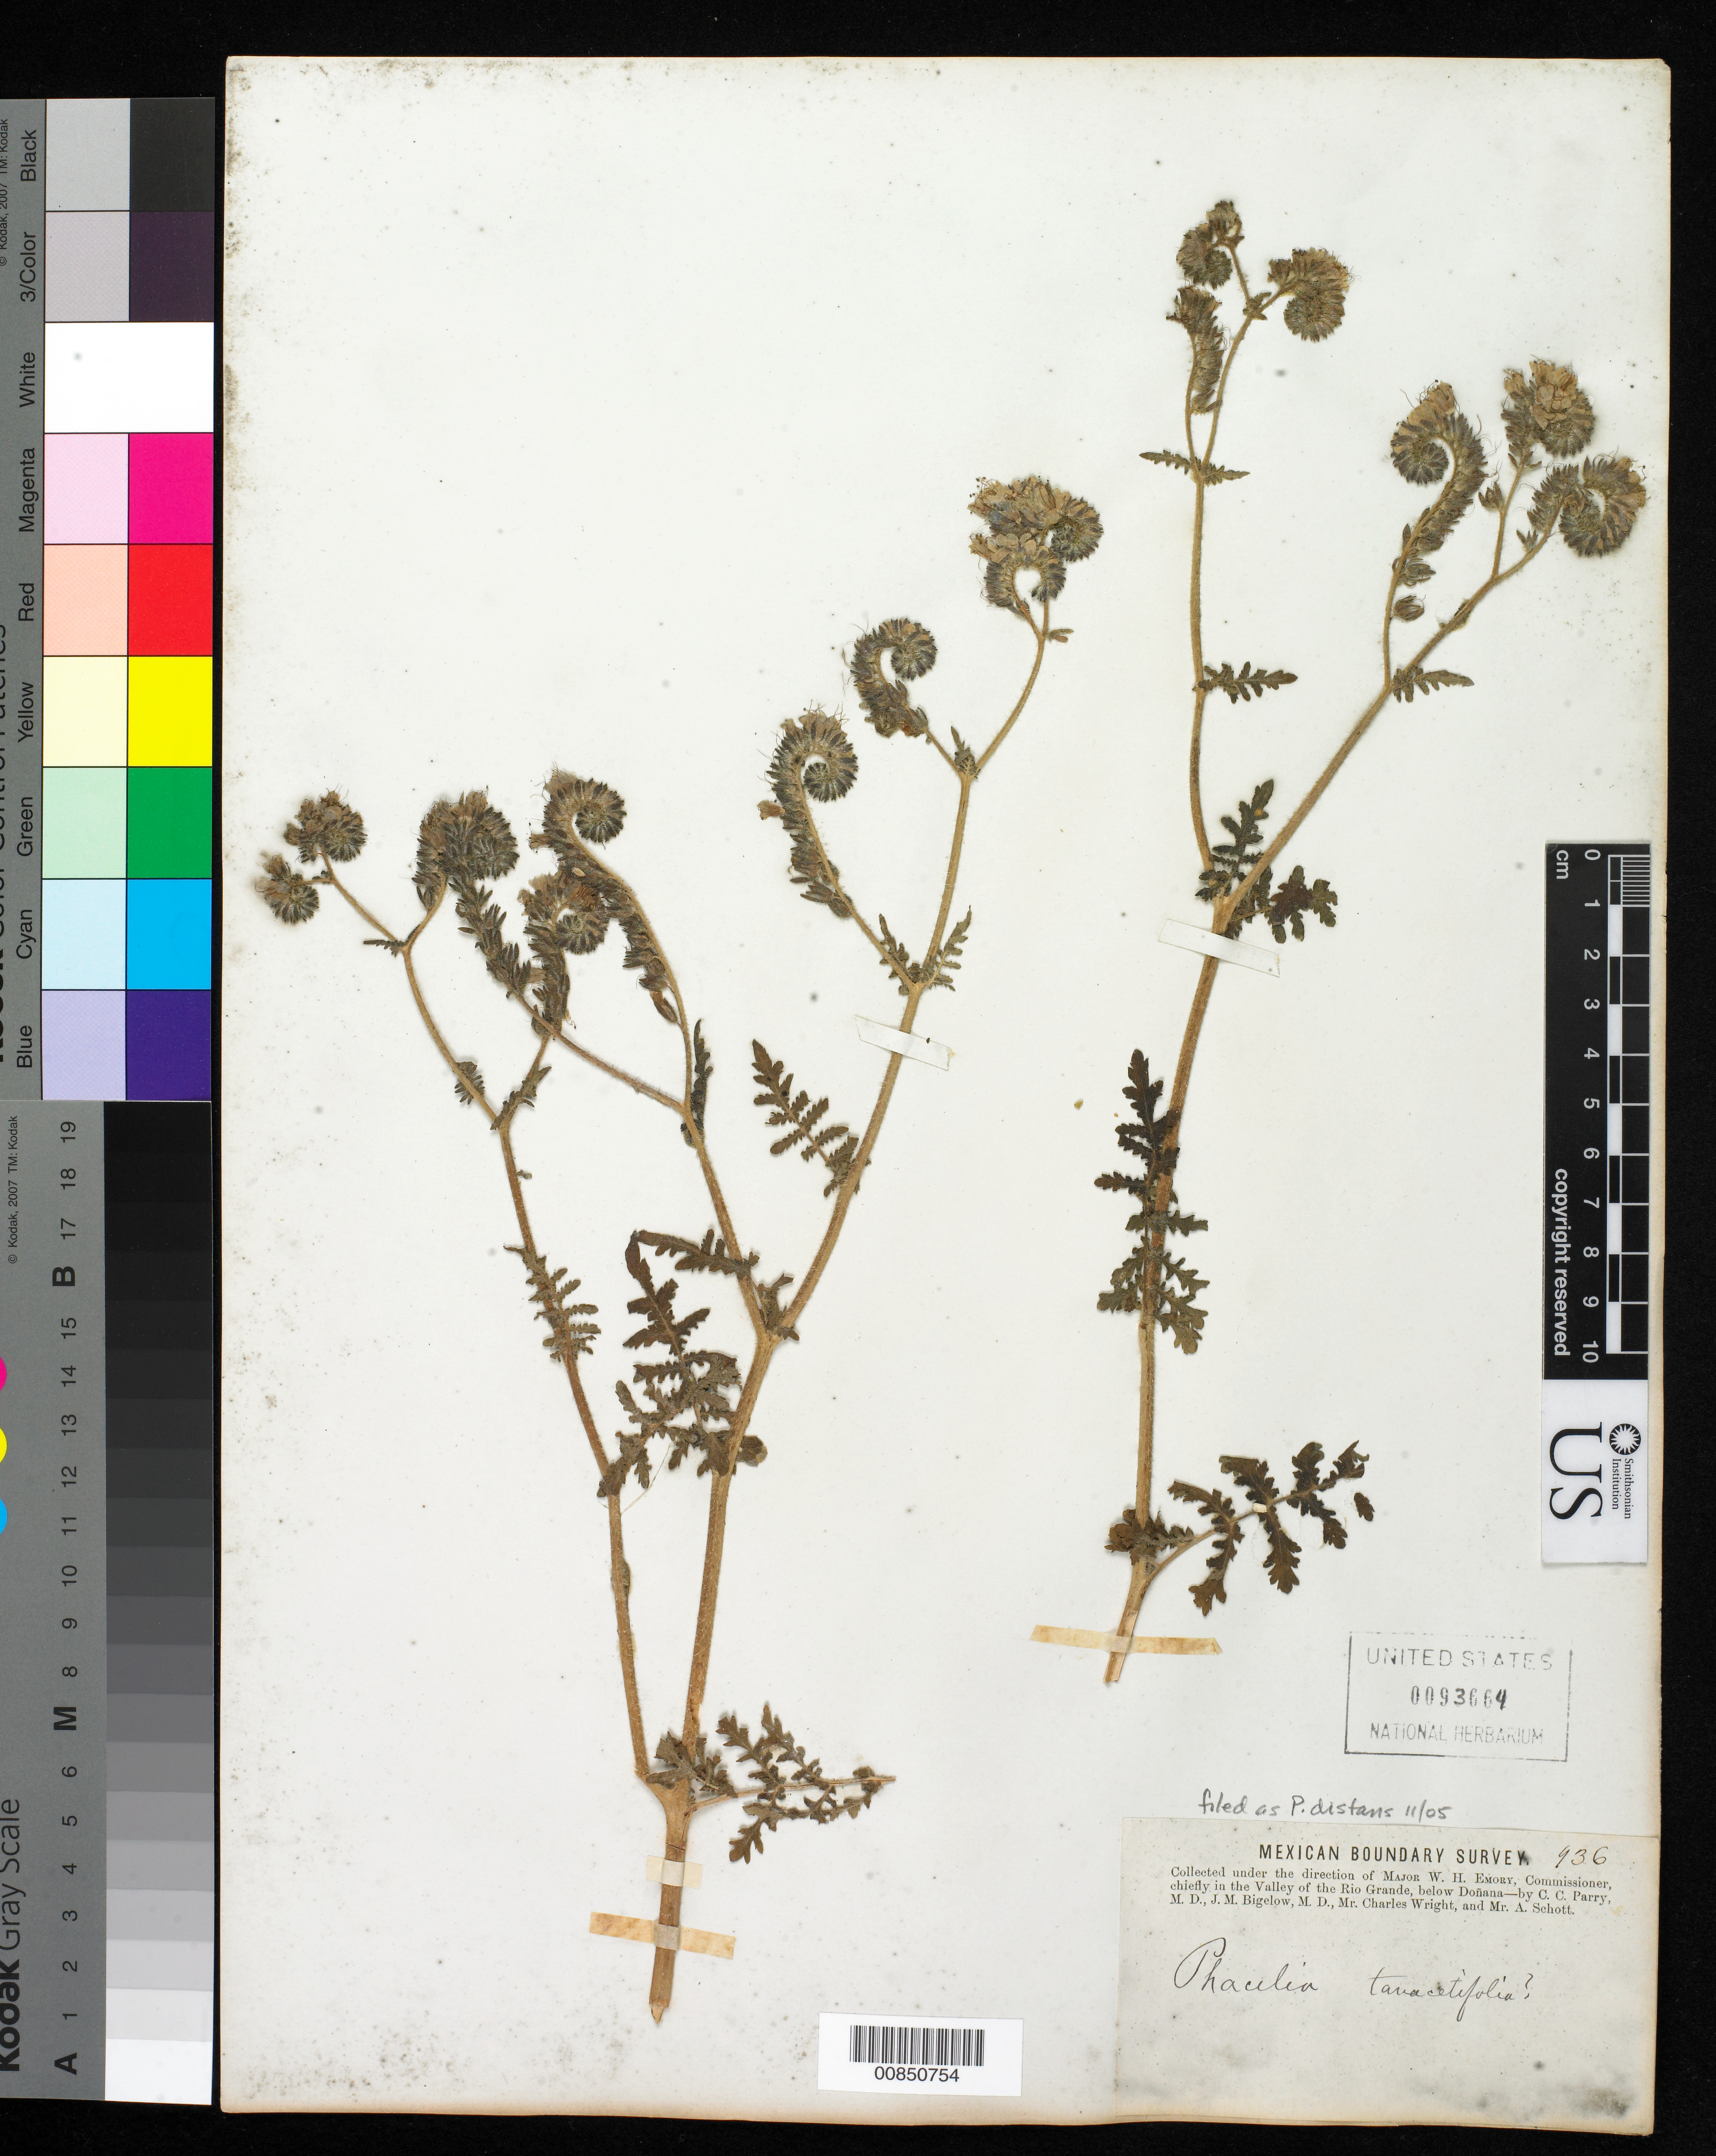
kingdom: Plantae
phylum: Tracheophyta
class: Magnoliopsida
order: Boraginales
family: Hydrophyllaceae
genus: Phacelia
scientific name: Phacelia distans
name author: Benth.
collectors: C. C. Parry, J. M. Bigelow, C. Wright & A. C. V. Schott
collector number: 936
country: United States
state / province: New Mexico / Texas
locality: Valley of the Rio Grande, below Doñana.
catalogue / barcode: US 93664